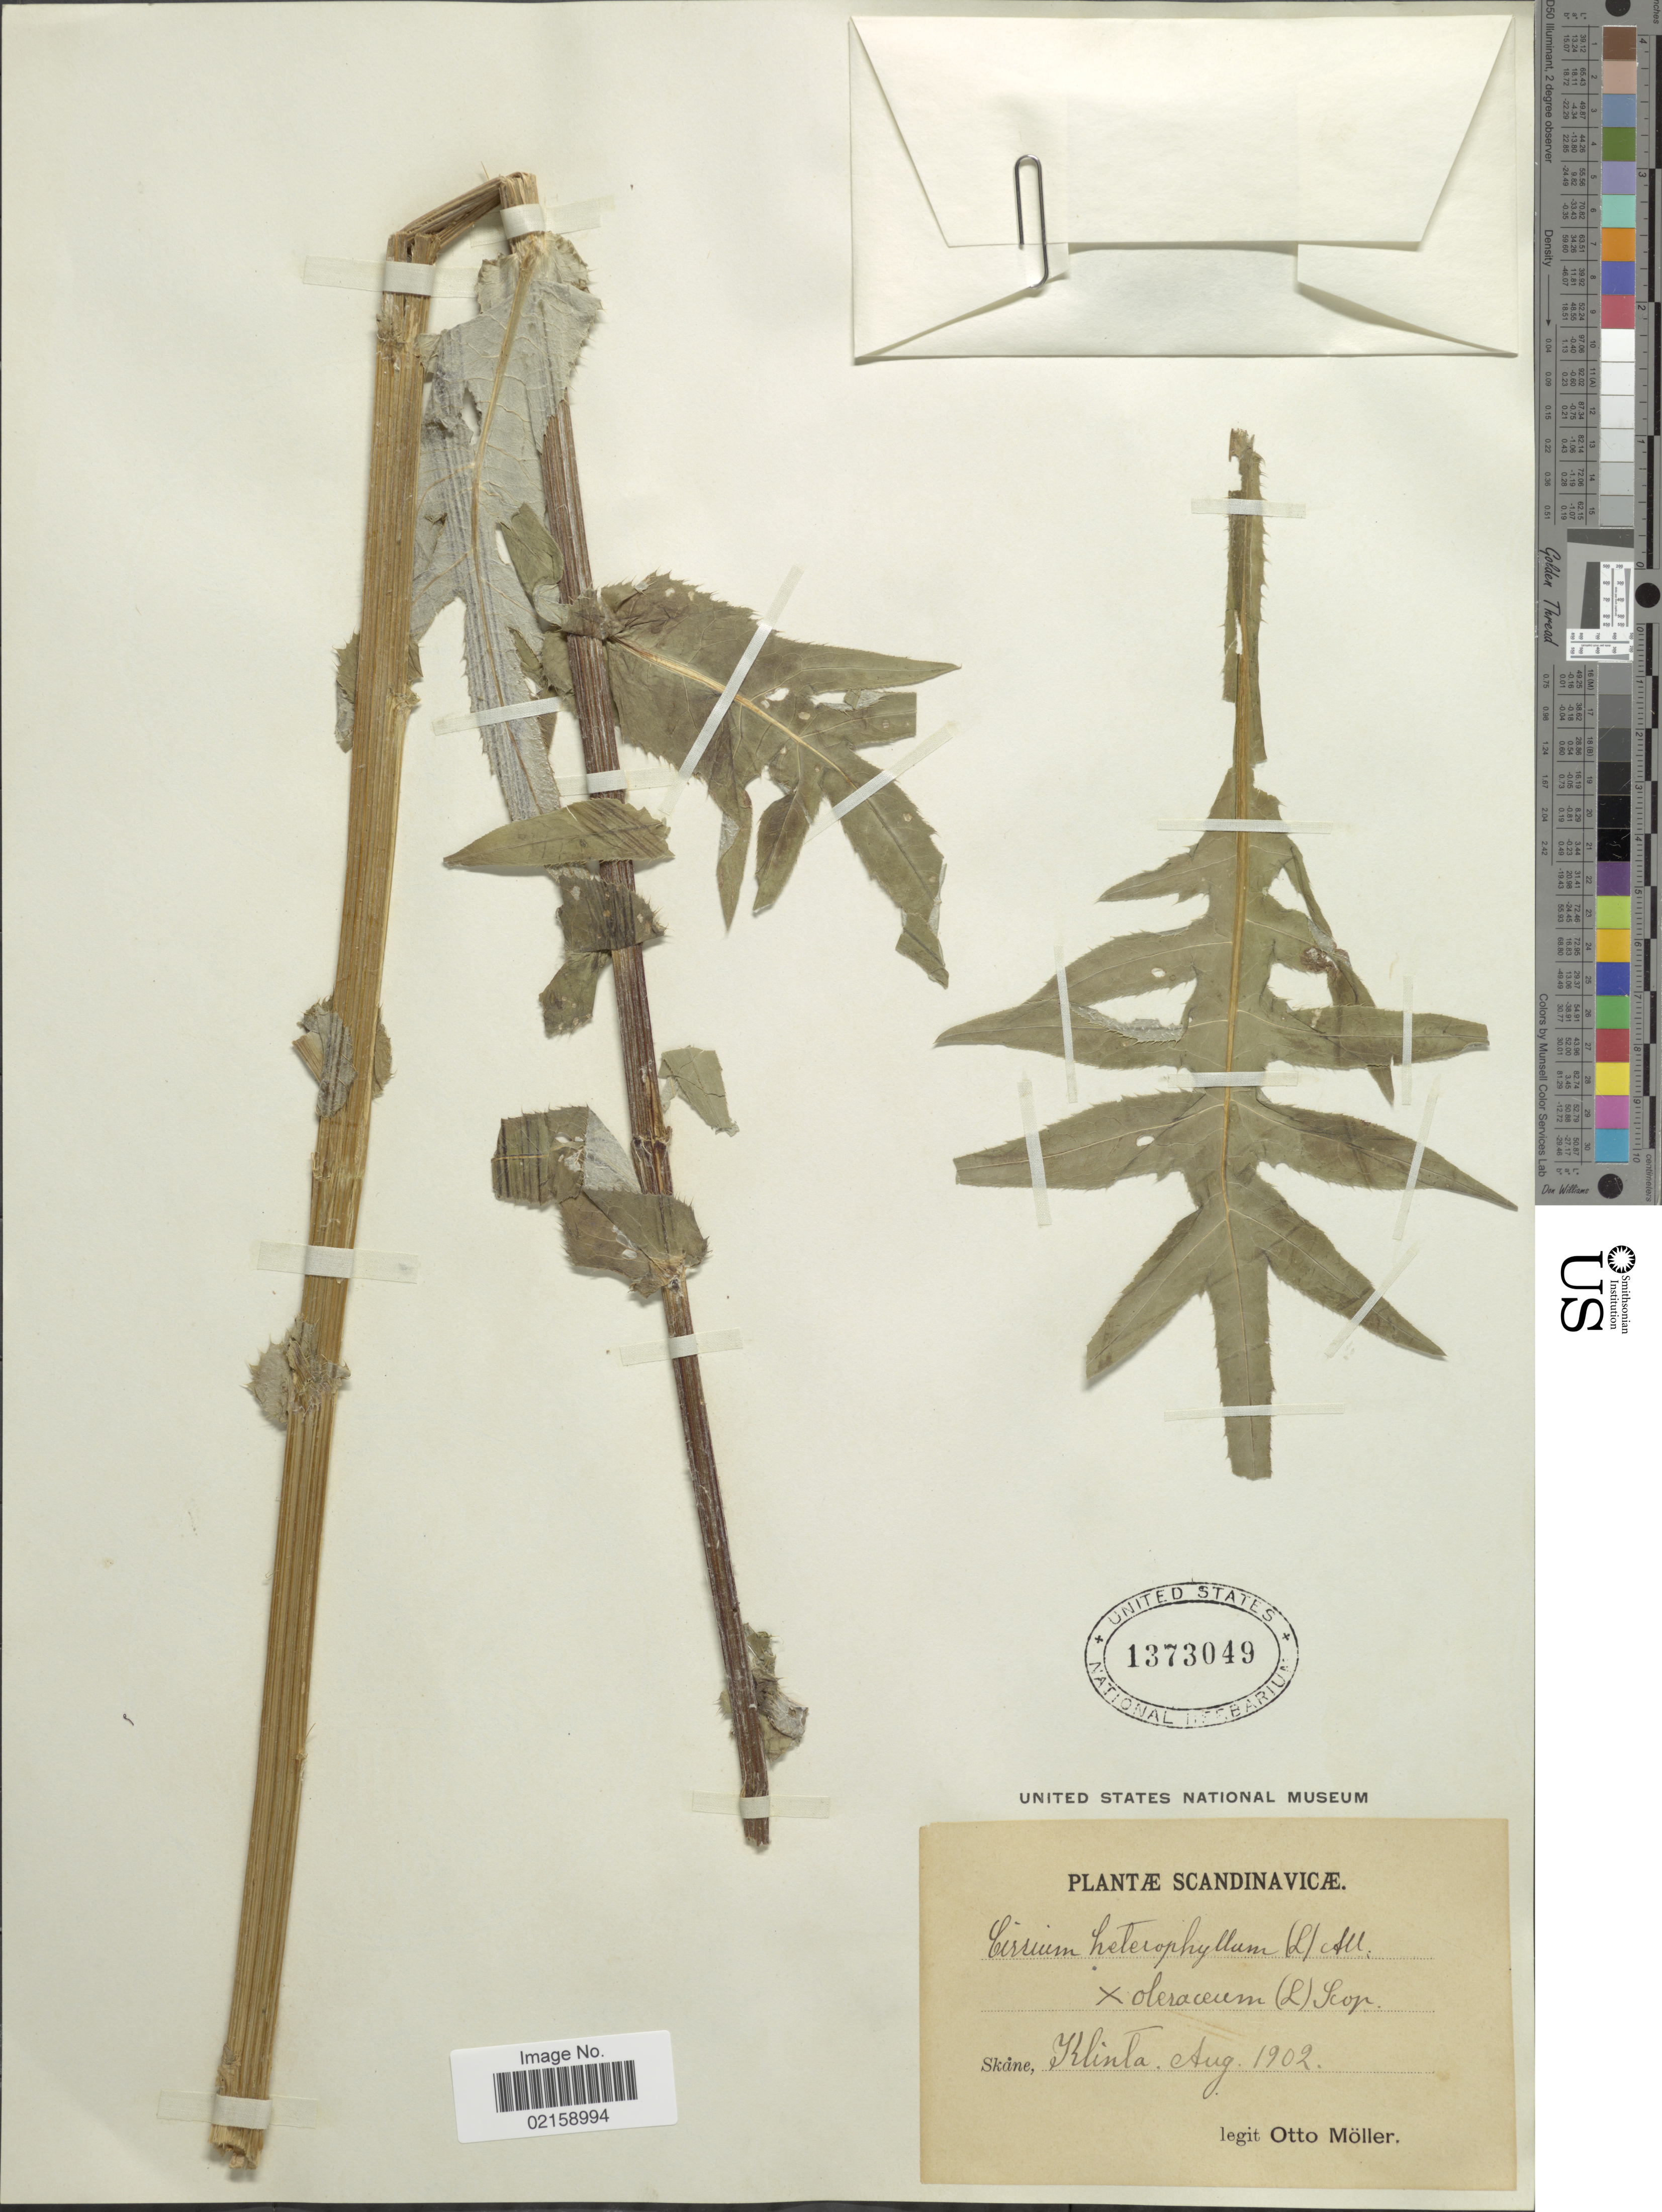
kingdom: Plantae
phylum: Tracheophyta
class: Magnoliopsida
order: Asterales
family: Asteraceae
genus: Cirsium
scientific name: Cirsium heterophyllum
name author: (L.) Hill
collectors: O. Möller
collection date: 1902-08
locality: Scandinavicae, Skane, Klinta. [interpreted]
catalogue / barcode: US 1373049